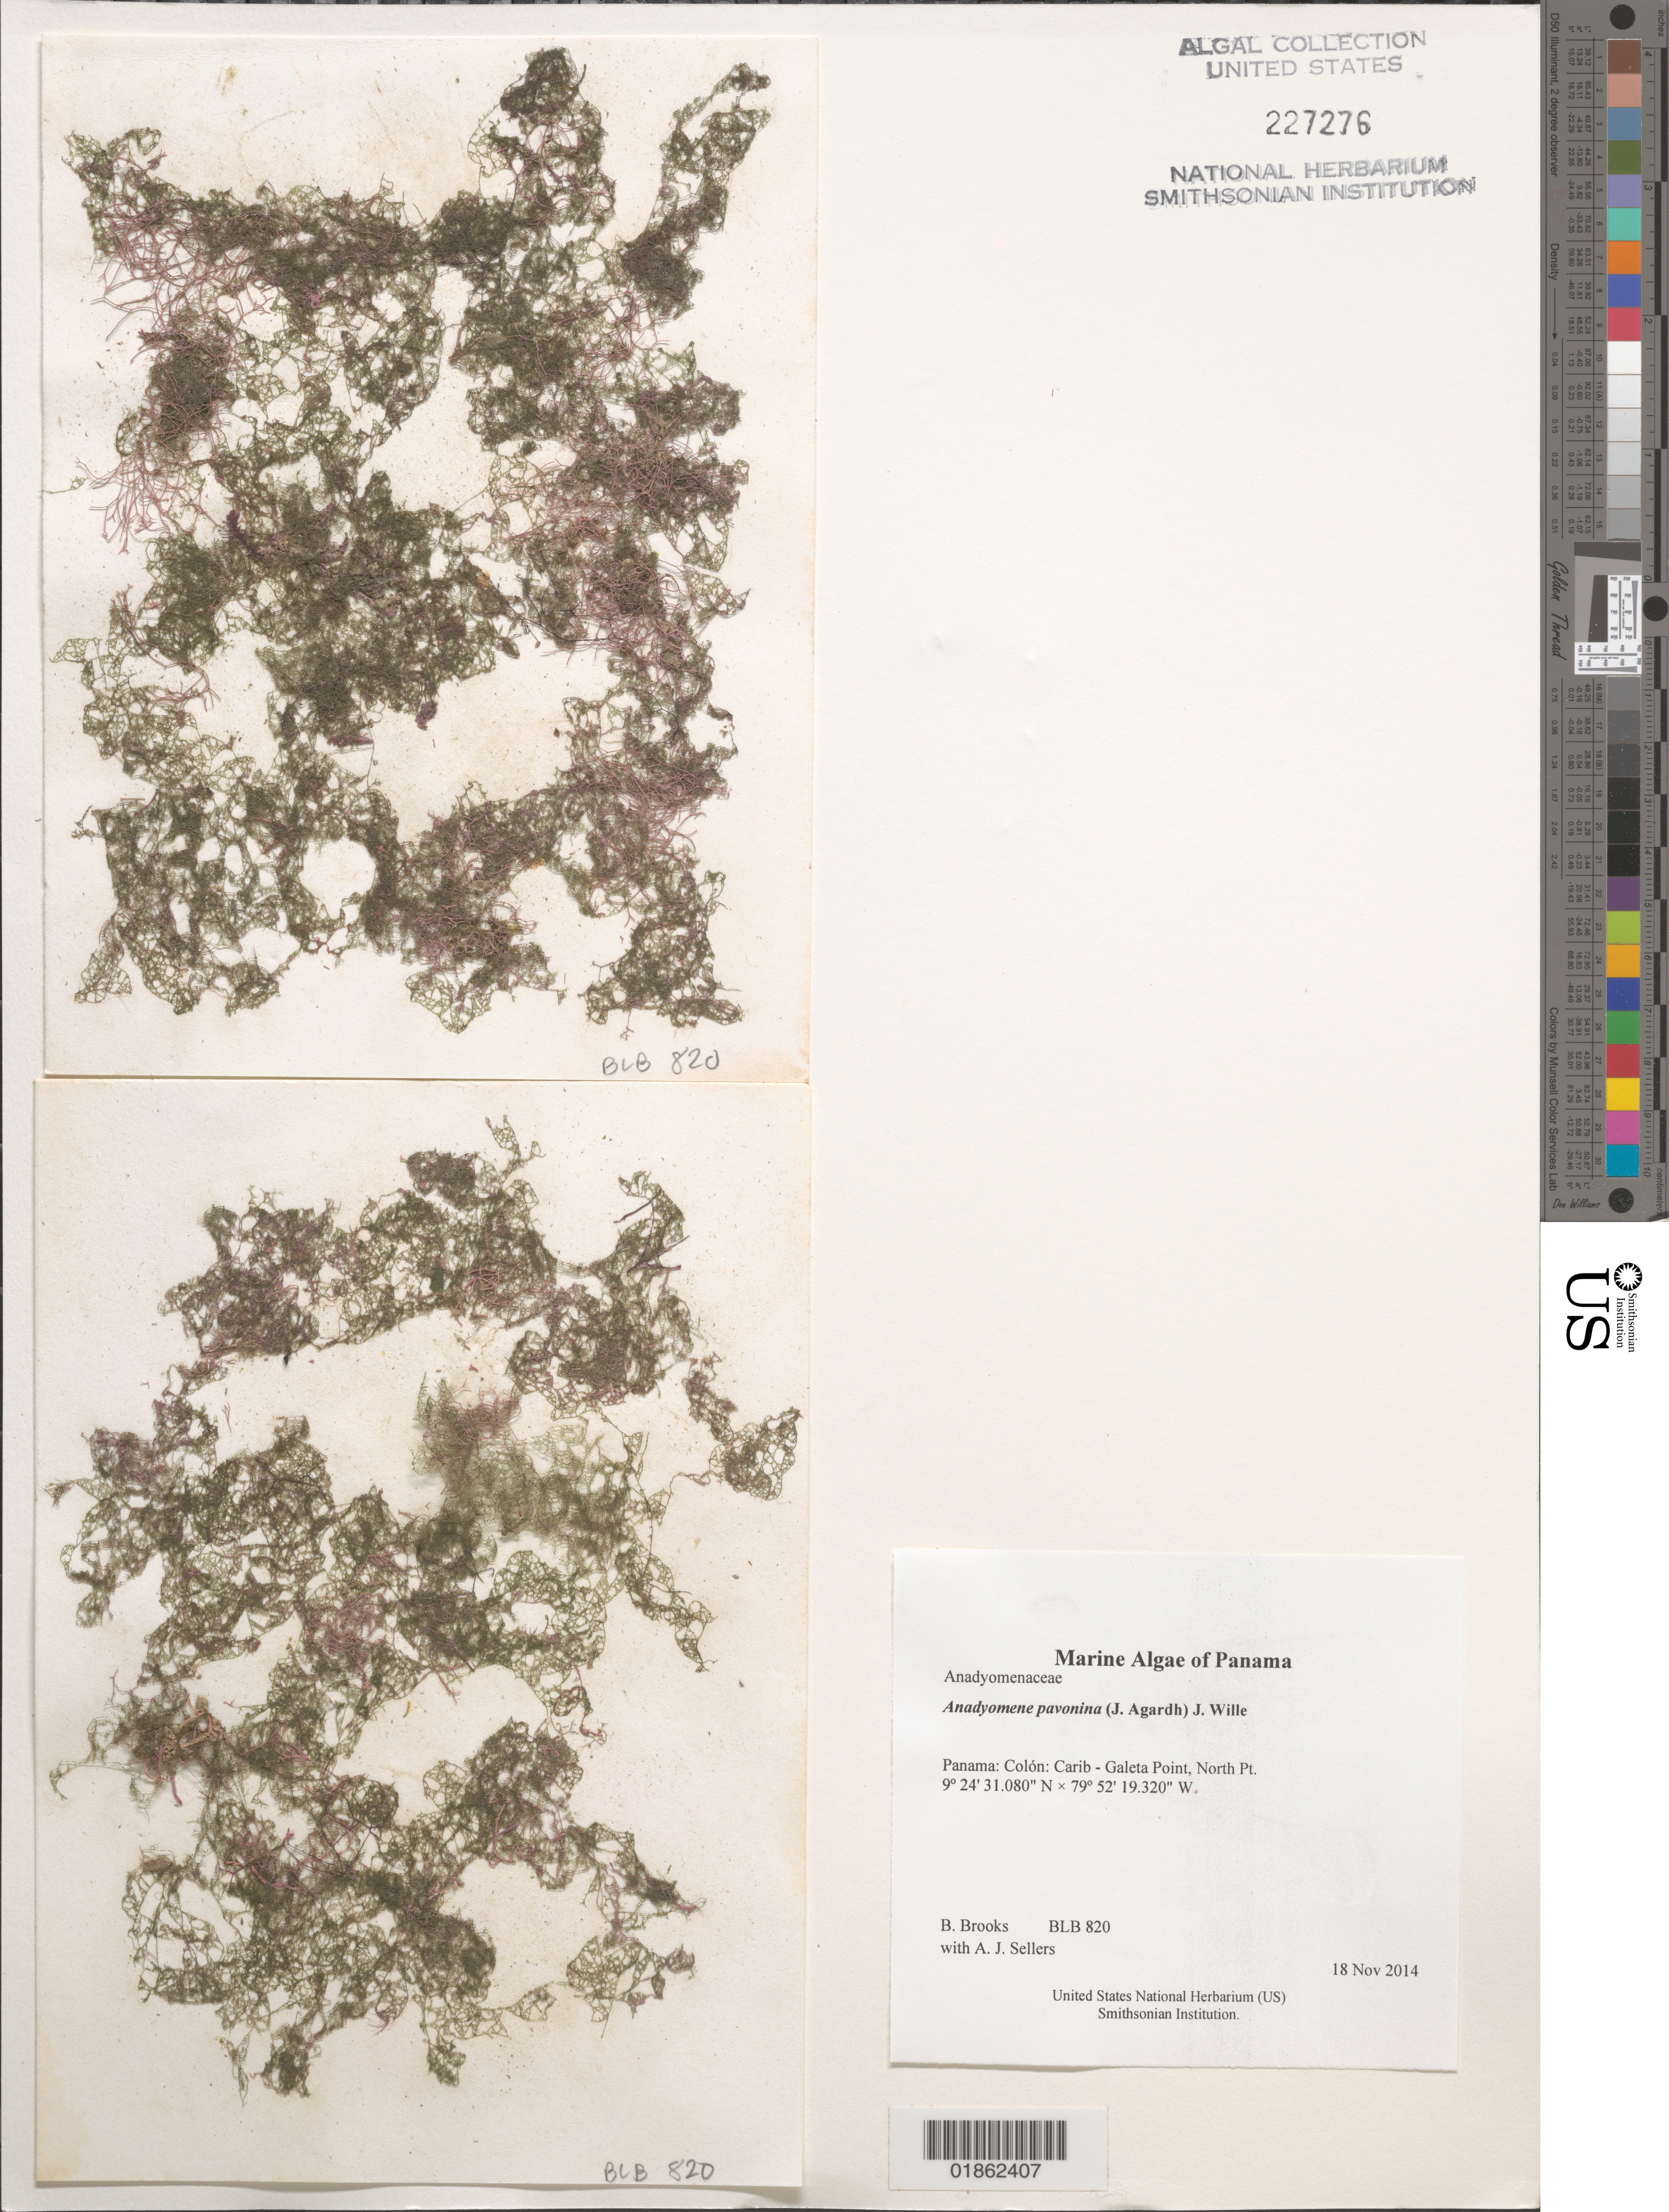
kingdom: Plantae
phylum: Chlorophyta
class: Ulvophyceae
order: Cladophorales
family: Anadyomenaceae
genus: Anadyomene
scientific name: Anadyomene pavonina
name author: (J. Agardh) J. Wille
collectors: B. Brooks & A. J. Sellers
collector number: BLB 820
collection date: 2014-11-18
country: Panama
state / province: Colón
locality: Carib - Galeta Point, North Pt.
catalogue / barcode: US 227276